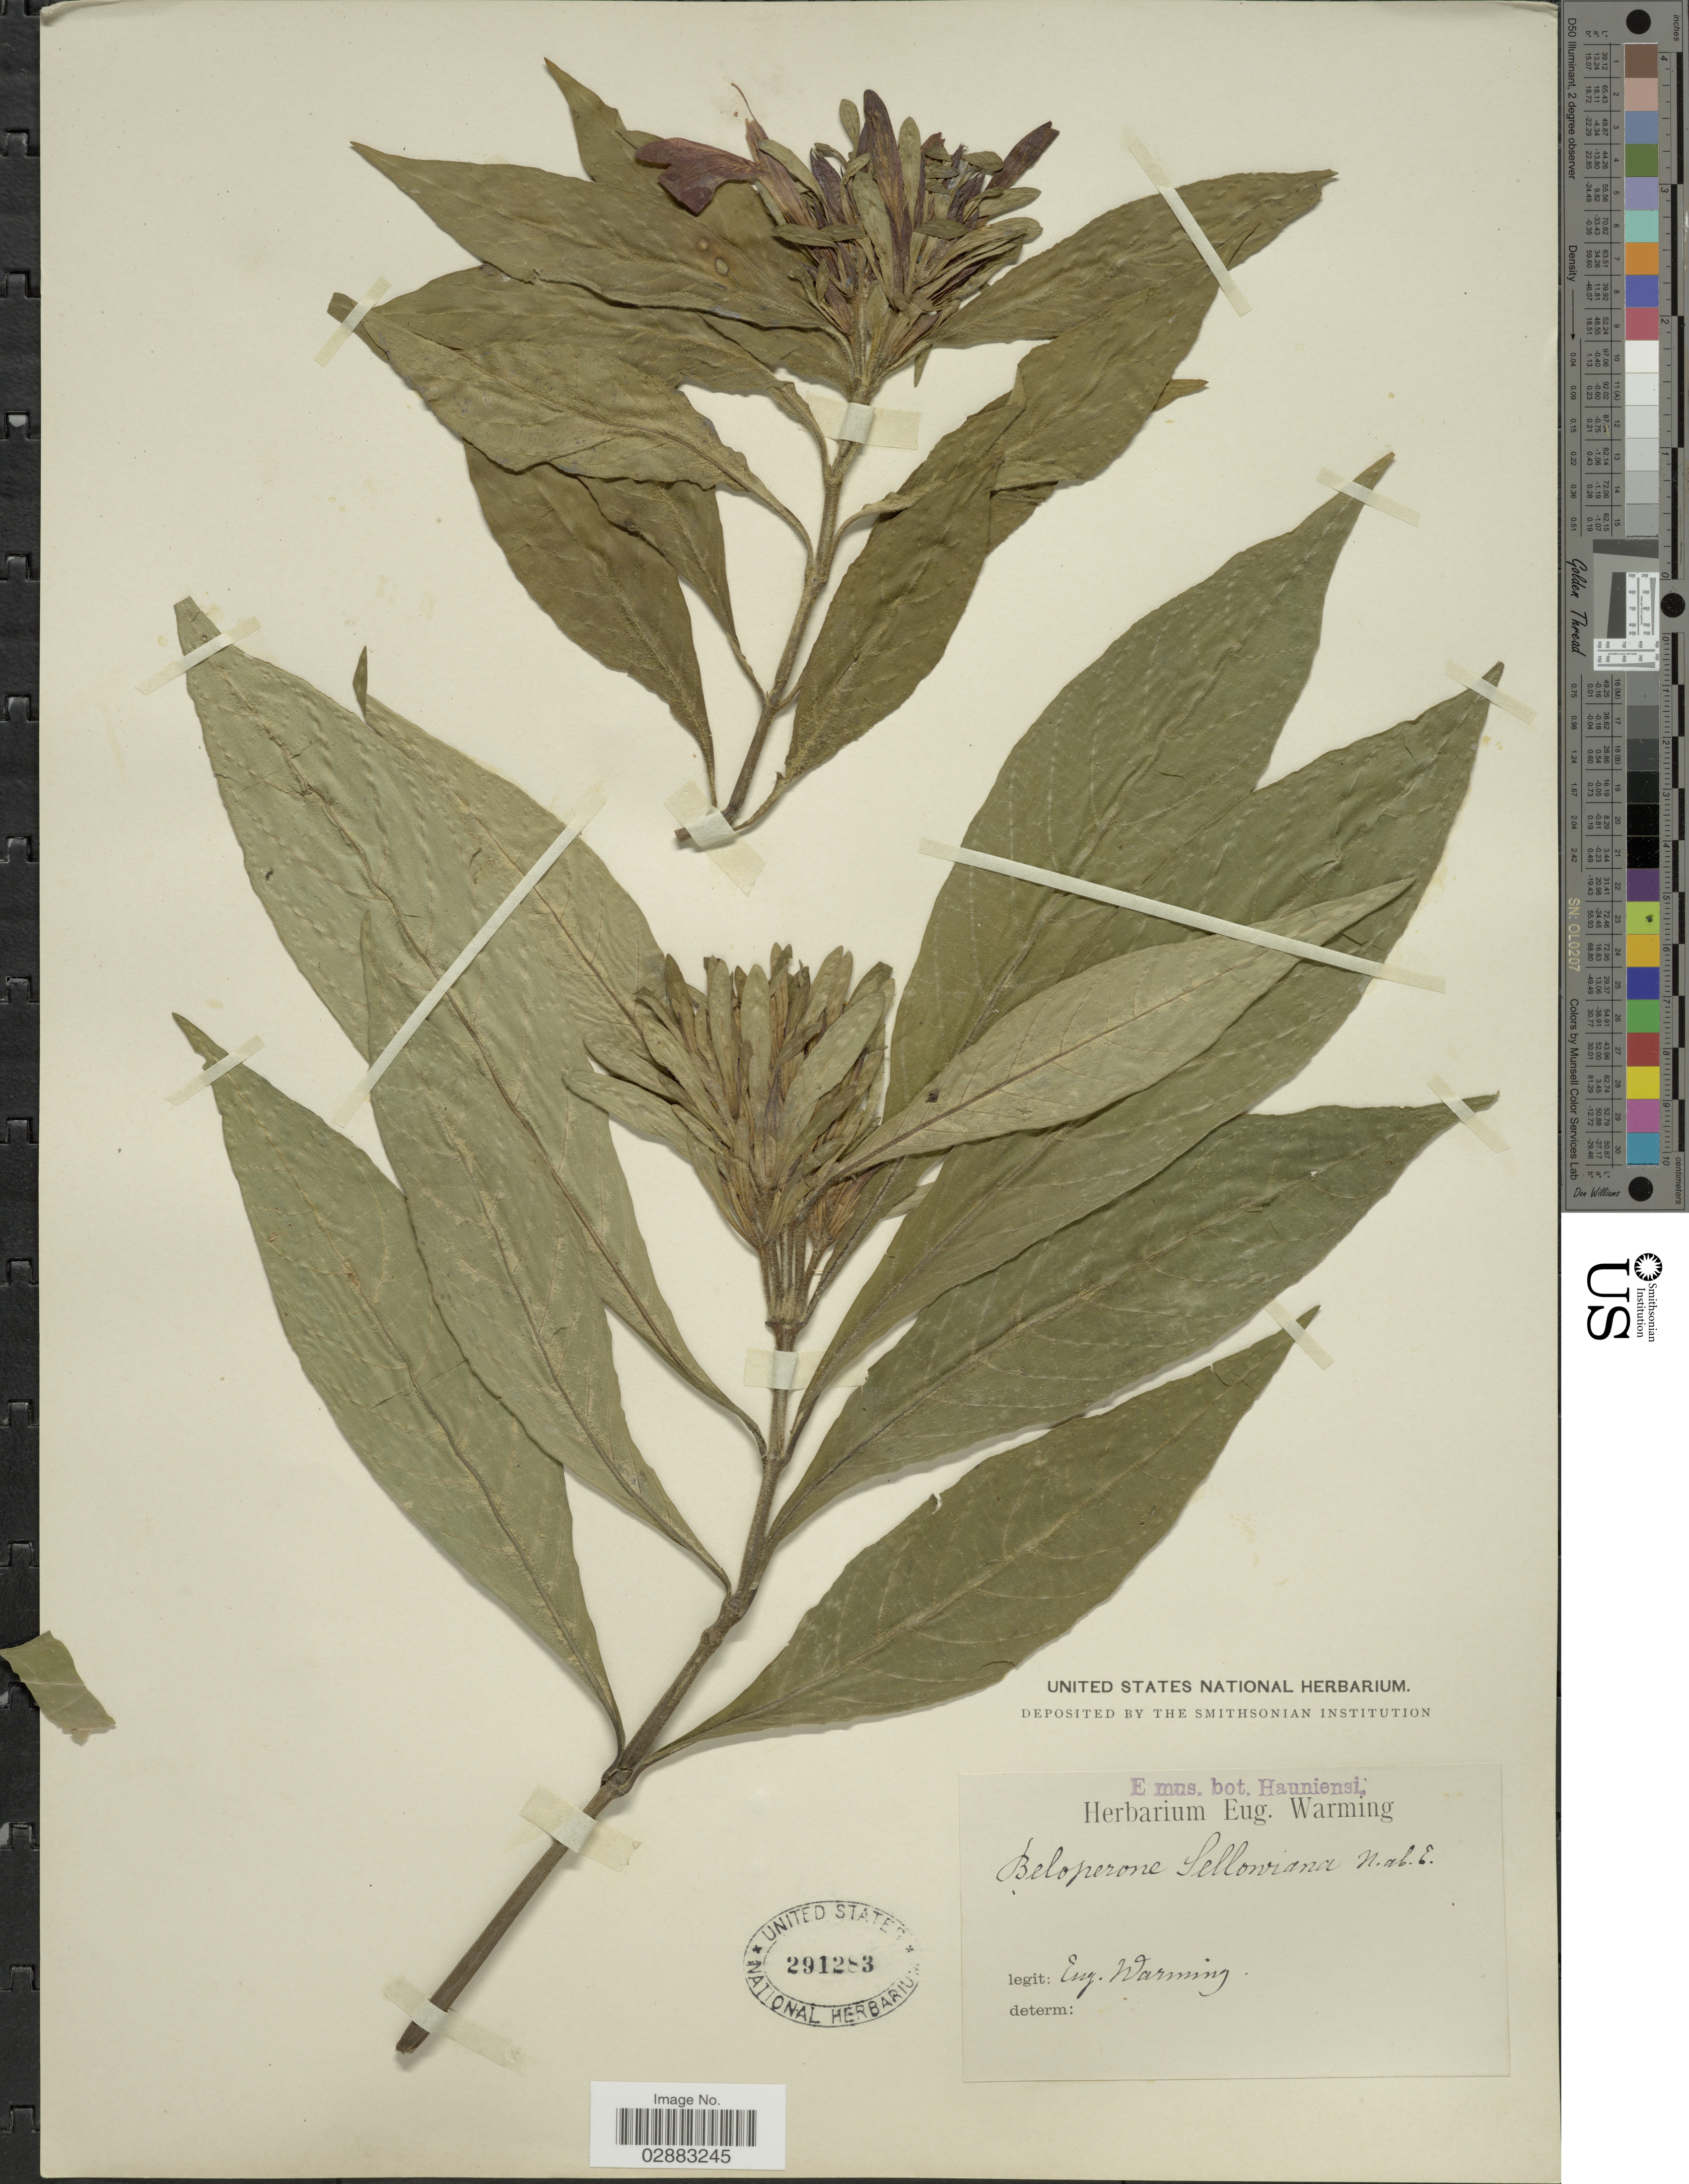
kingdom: Plantae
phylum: Tracheophyta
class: Magnoliopsida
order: Lamiales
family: Acanthaceae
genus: Beloperone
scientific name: Beloperone selloviana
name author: Nees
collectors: E. Warming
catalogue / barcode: US 291283